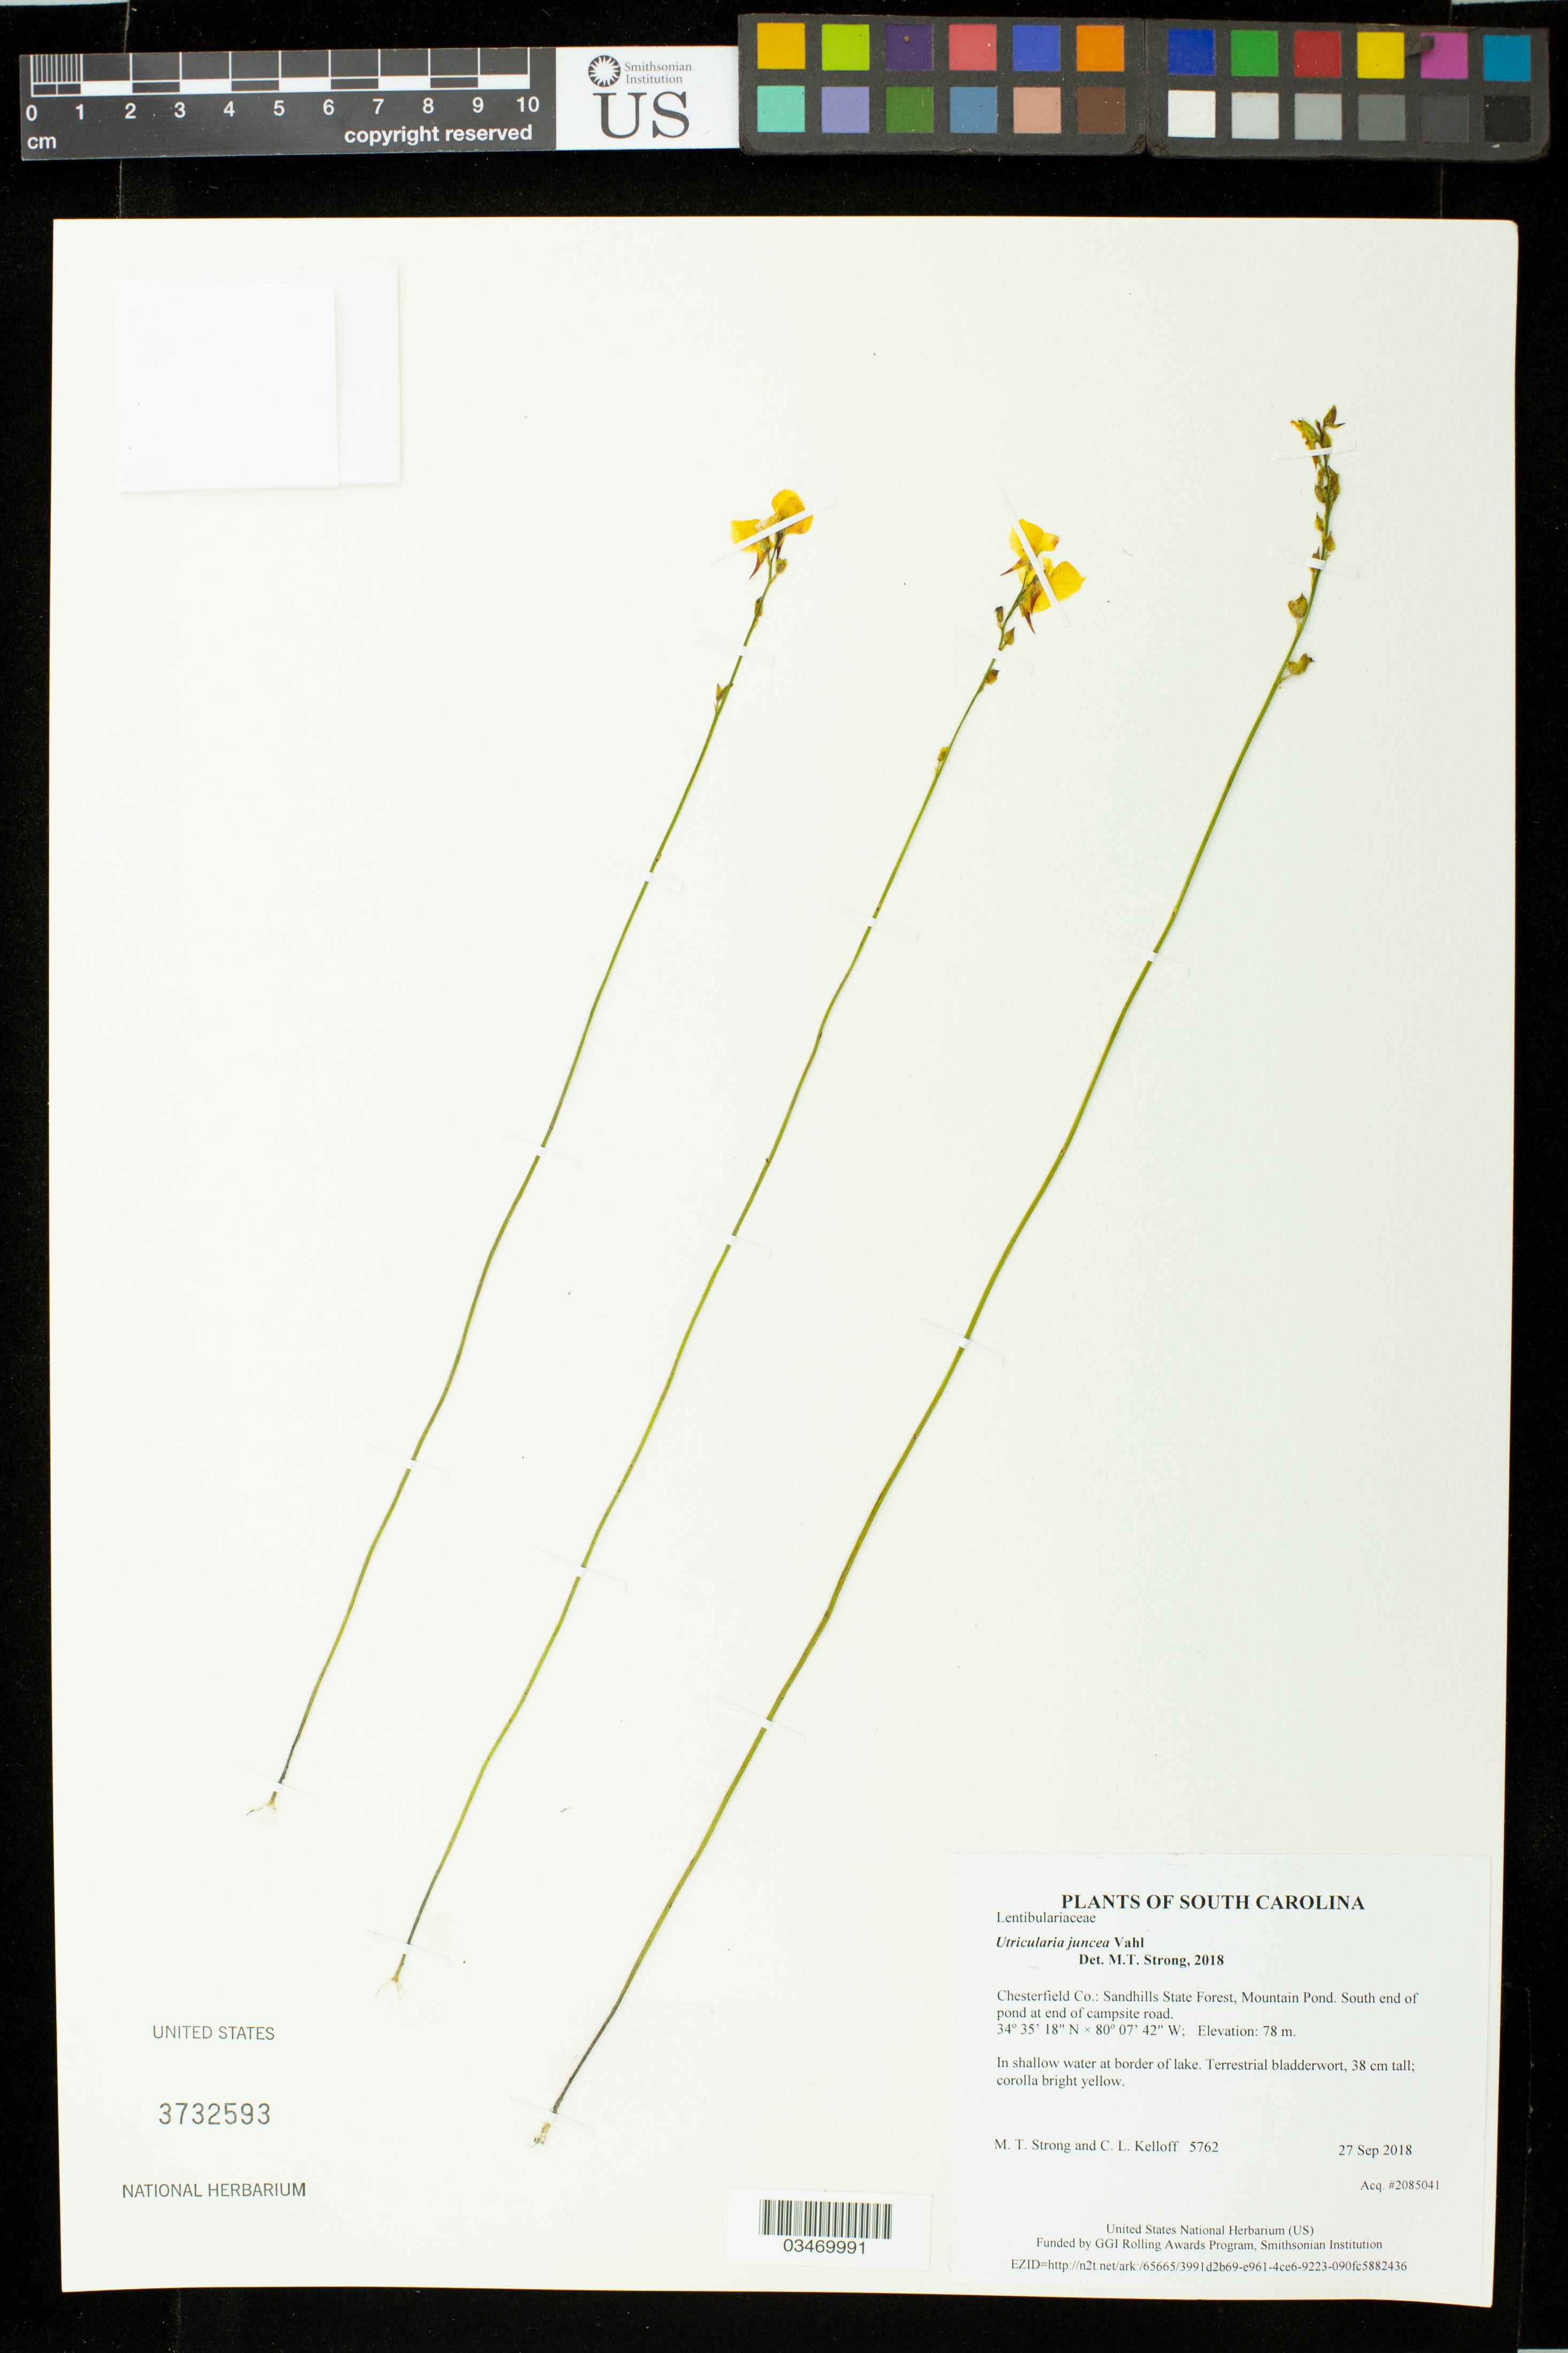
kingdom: Plantae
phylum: Tracheophyta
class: Magnoliopsida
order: Lamiales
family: Lentibulariaceae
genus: Utricularia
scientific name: Utricularia juncea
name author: Vahl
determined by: Strong, M. T., (US), Smithsonian Institution - National Museum of Natural History (UNITED STATES)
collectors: M. T. Strong & C. L. Kelloff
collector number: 5762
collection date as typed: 27 Sep 2018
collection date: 2018-09-27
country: United States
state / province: South Carolina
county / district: Chesterfield Co.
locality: Sandhills State Forest, Mountain Pond. South end of pond at end of campsite road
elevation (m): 78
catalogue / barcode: US 3732593